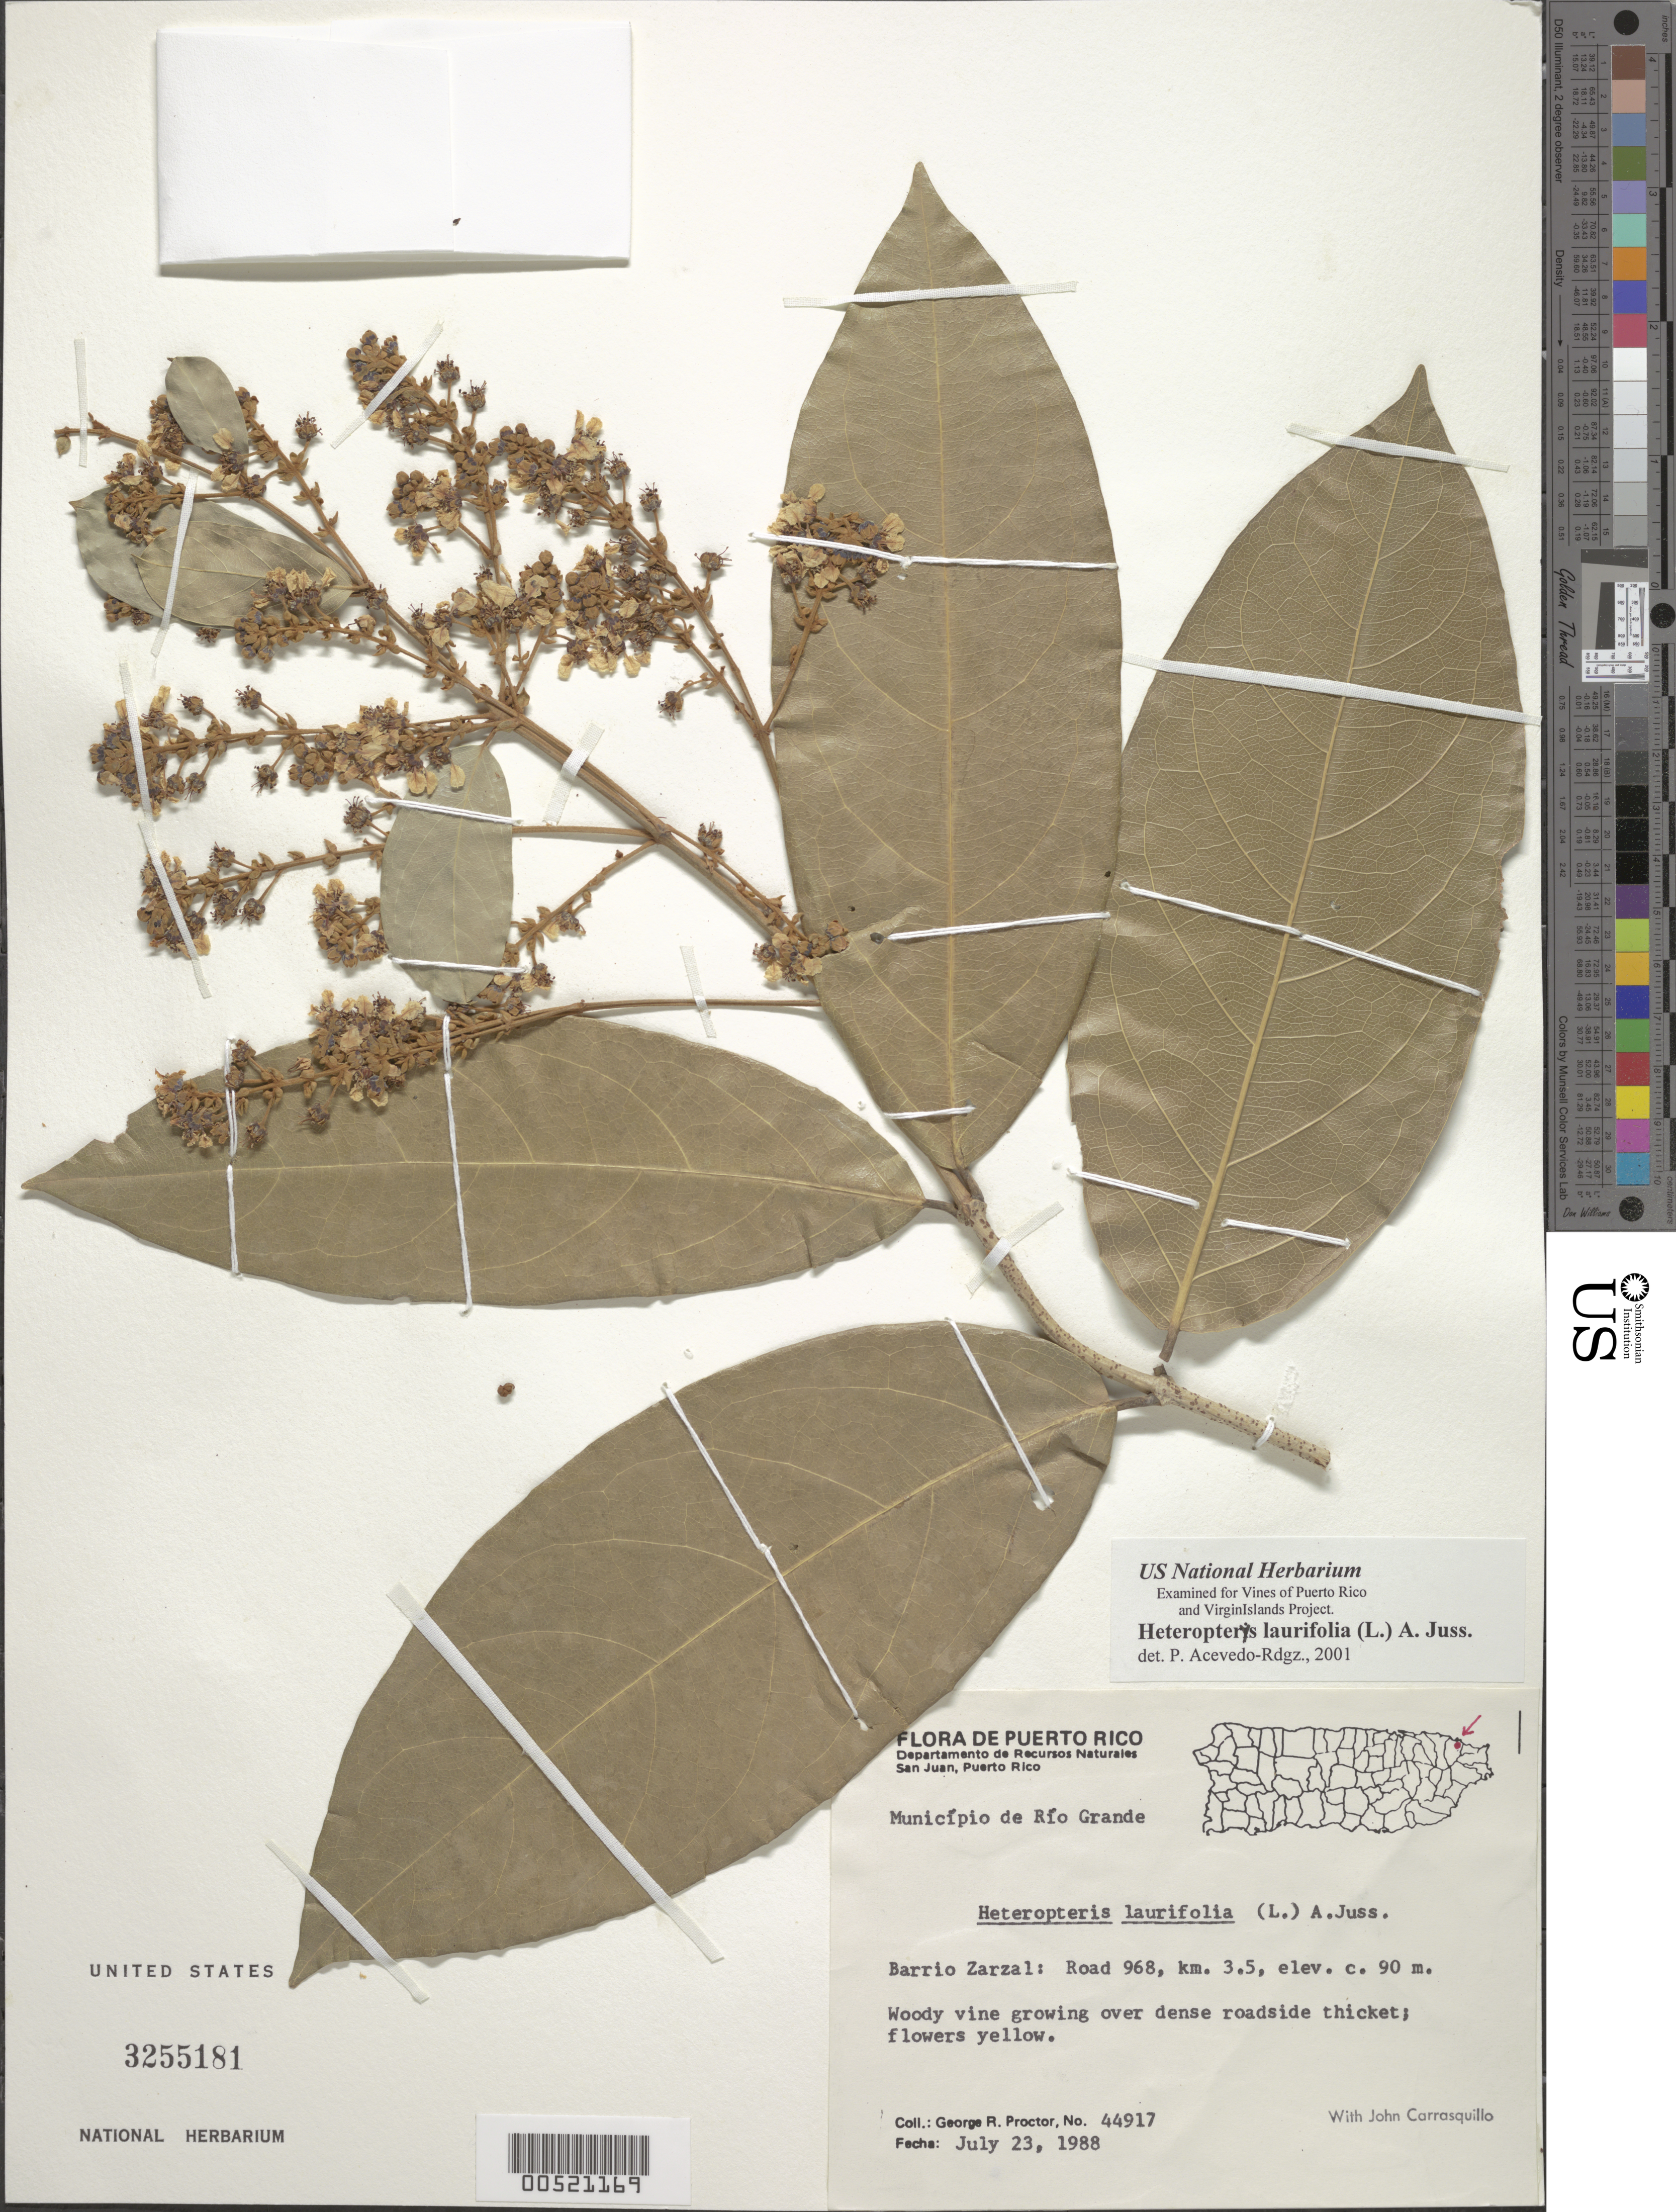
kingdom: Plantae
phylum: Tracheophyta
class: Magnoliopsida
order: Malpighiales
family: Malpighiaceae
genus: Heteropterys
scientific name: Heteropterys laurifolia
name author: (L.) A. Juss.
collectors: G. R. Proctor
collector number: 44917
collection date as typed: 23 Jul 1988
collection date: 1988-07-23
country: Puerto Rico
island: Greater Antilles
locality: Barrio Zarzal; Road 968, km 3.5. Dense roadside thicket.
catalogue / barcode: US 3255181